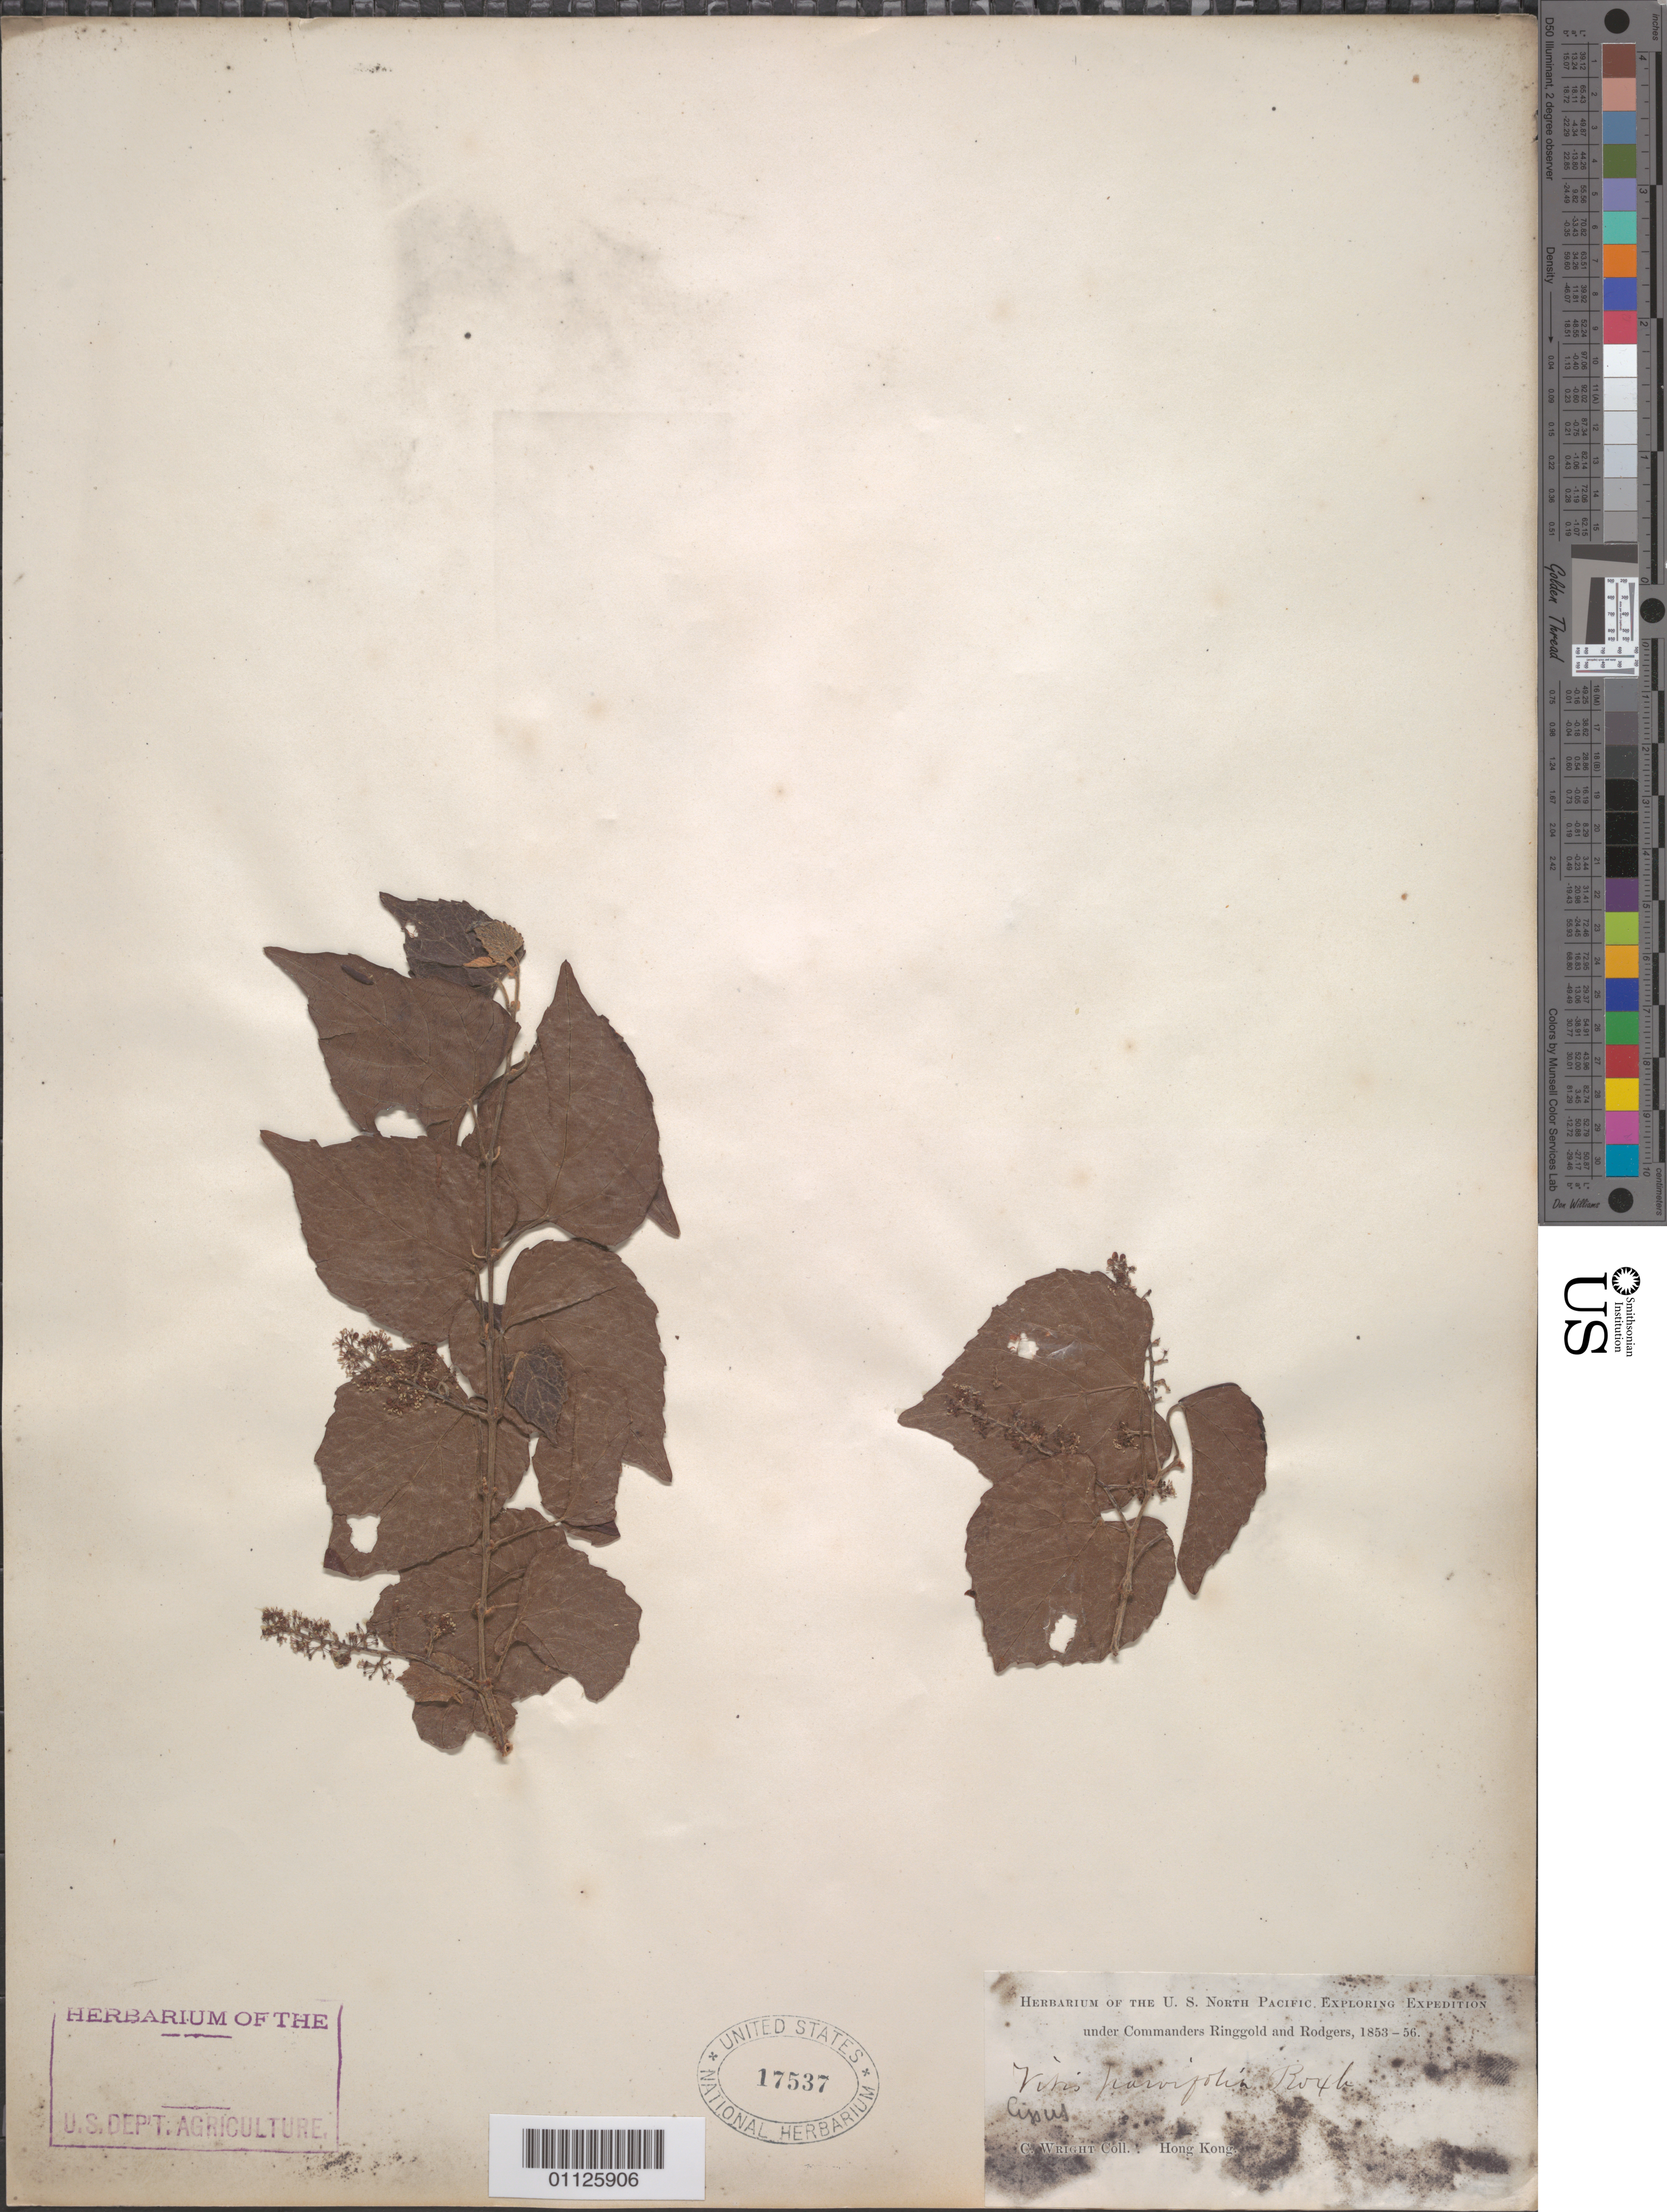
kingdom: Plantae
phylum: Tracheophyta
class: Magnoliopsida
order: Vitales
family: Vitaceae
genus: Cissus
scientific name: Cissus parvifolia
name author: Salisb.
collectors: C. Wright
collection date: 1853/1856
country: China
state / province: Hong Kong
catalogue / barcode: US 17537